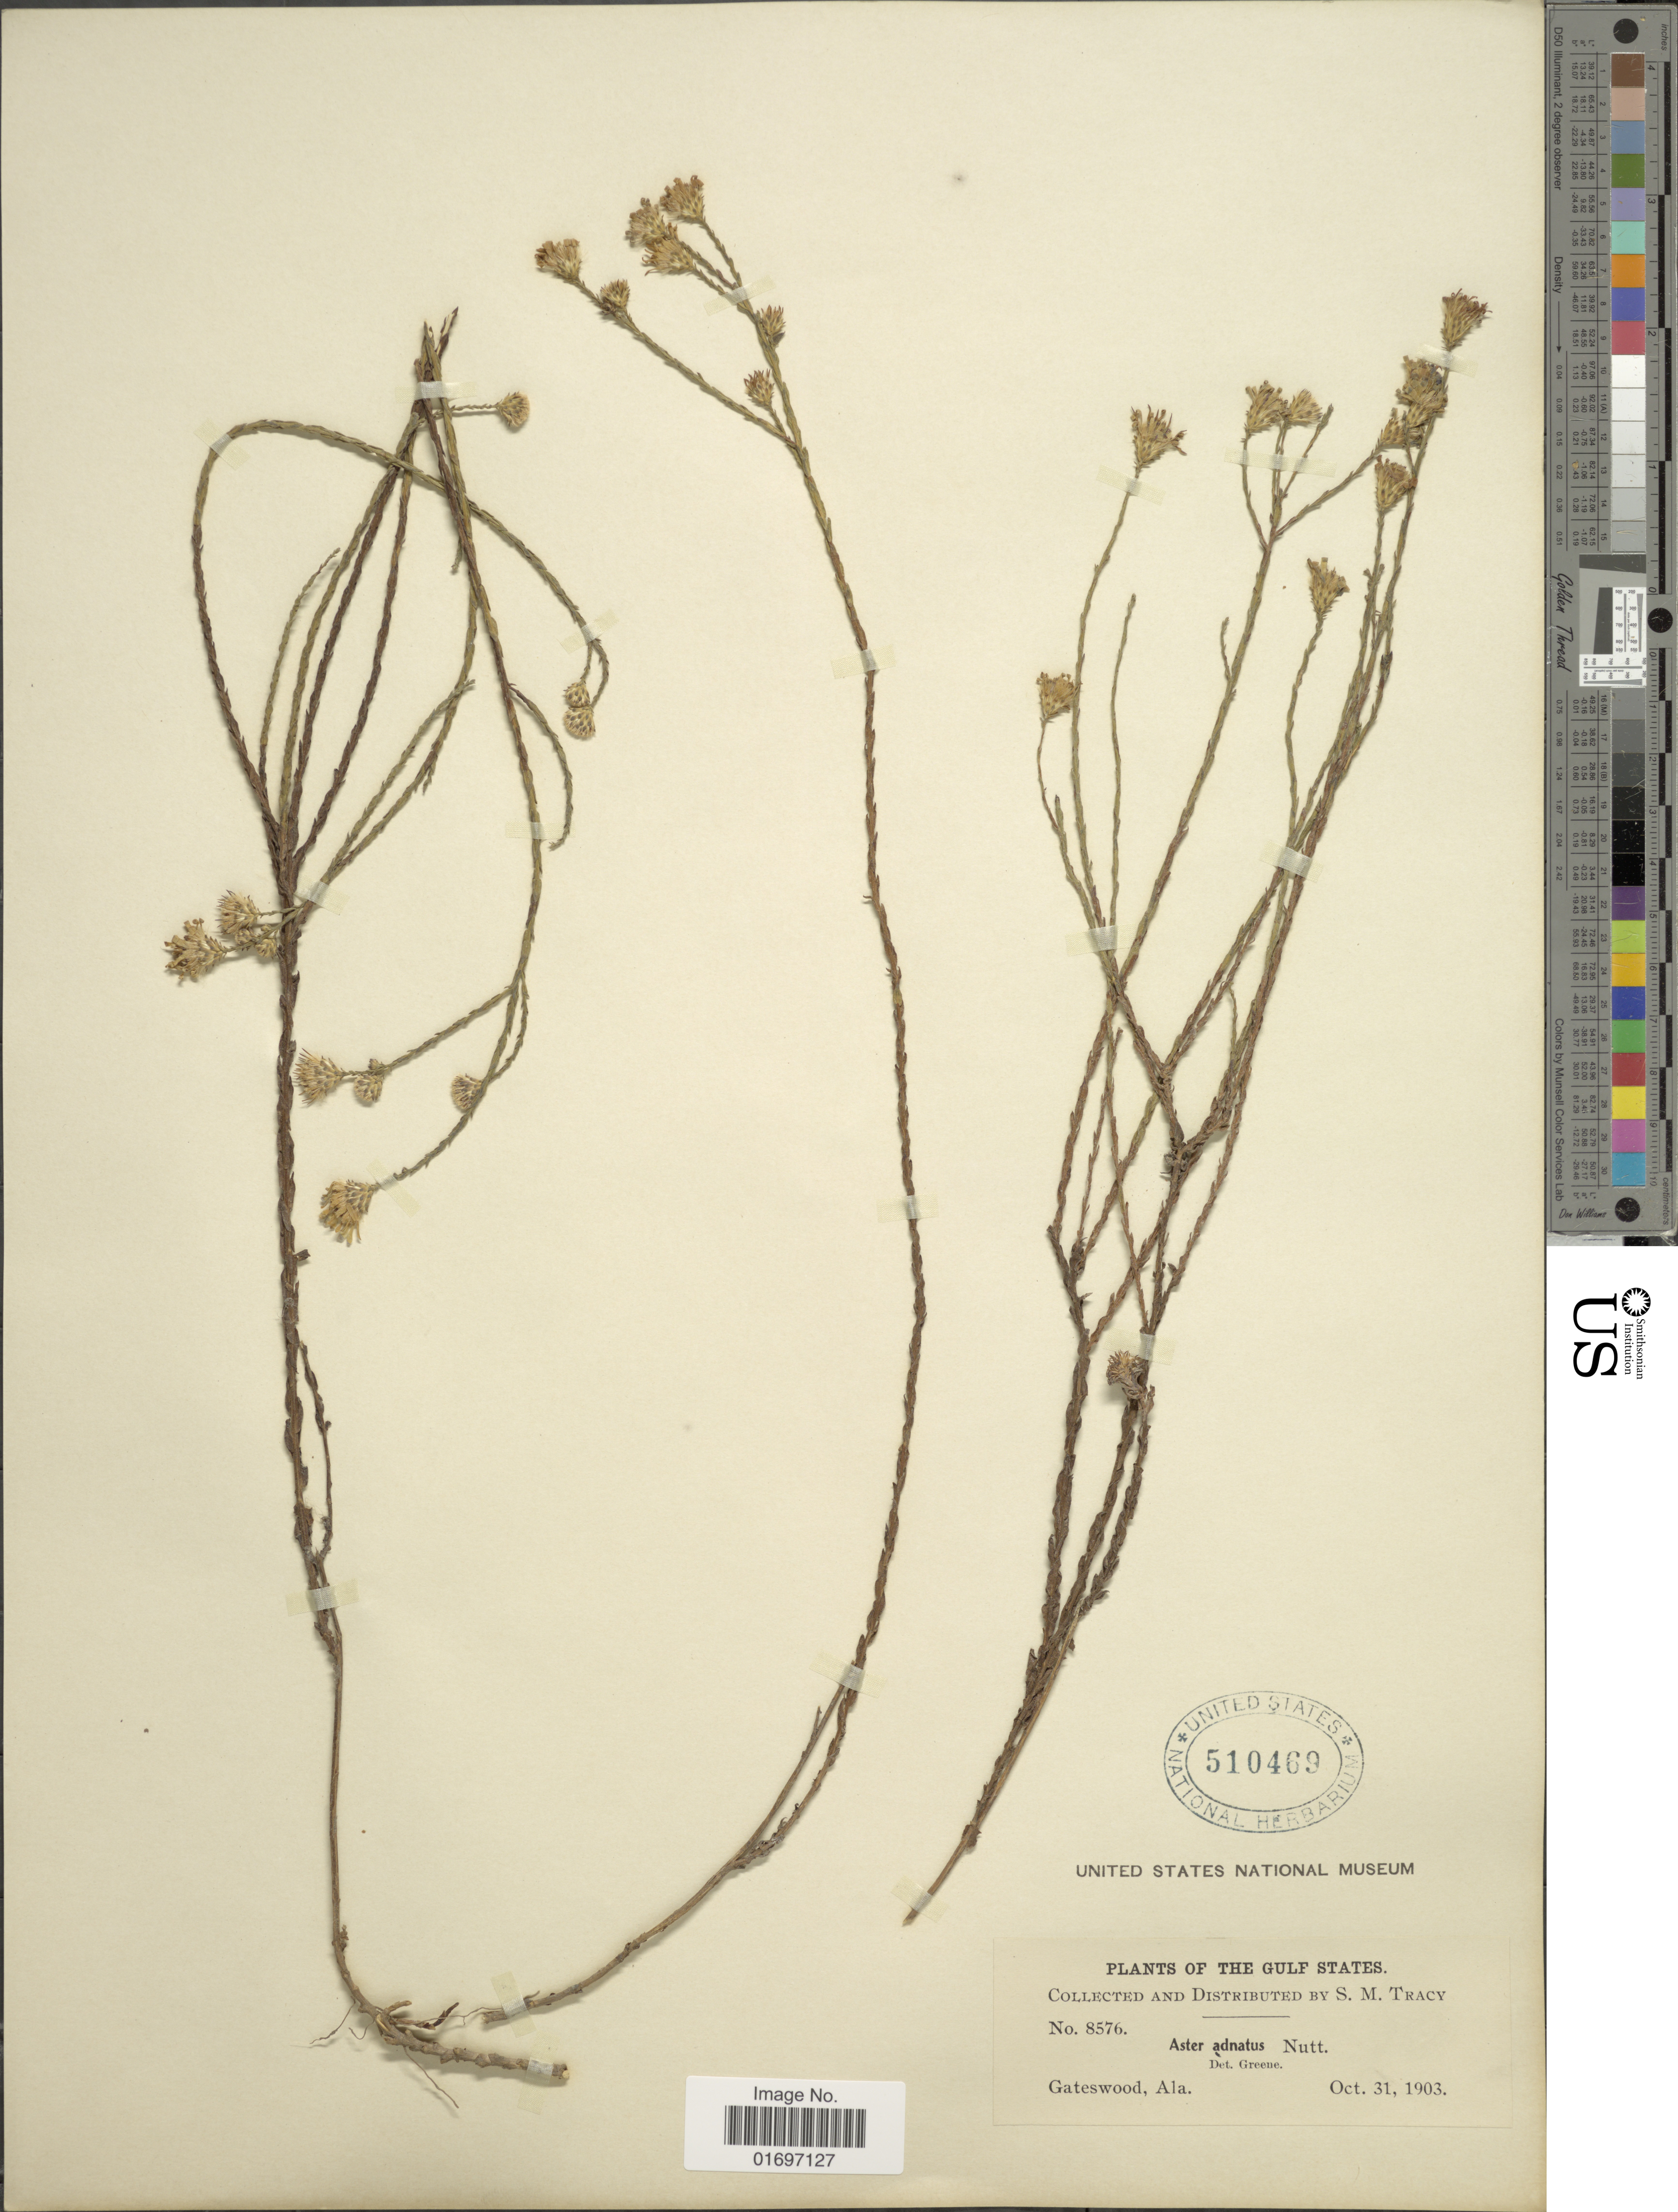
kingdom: Plantae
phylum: Tracheophyta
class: Magnoliopsida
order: Asterales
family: Asteraceae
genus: Symphyotrichum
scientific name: Symphyotrichum adnatum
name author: (Nutt.) G.L. Nesom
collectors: S. Stracy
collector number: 8576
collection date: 1903-10-31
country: United States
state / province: Alabama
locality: Gulf States. Gateswood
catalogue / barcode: US 510469